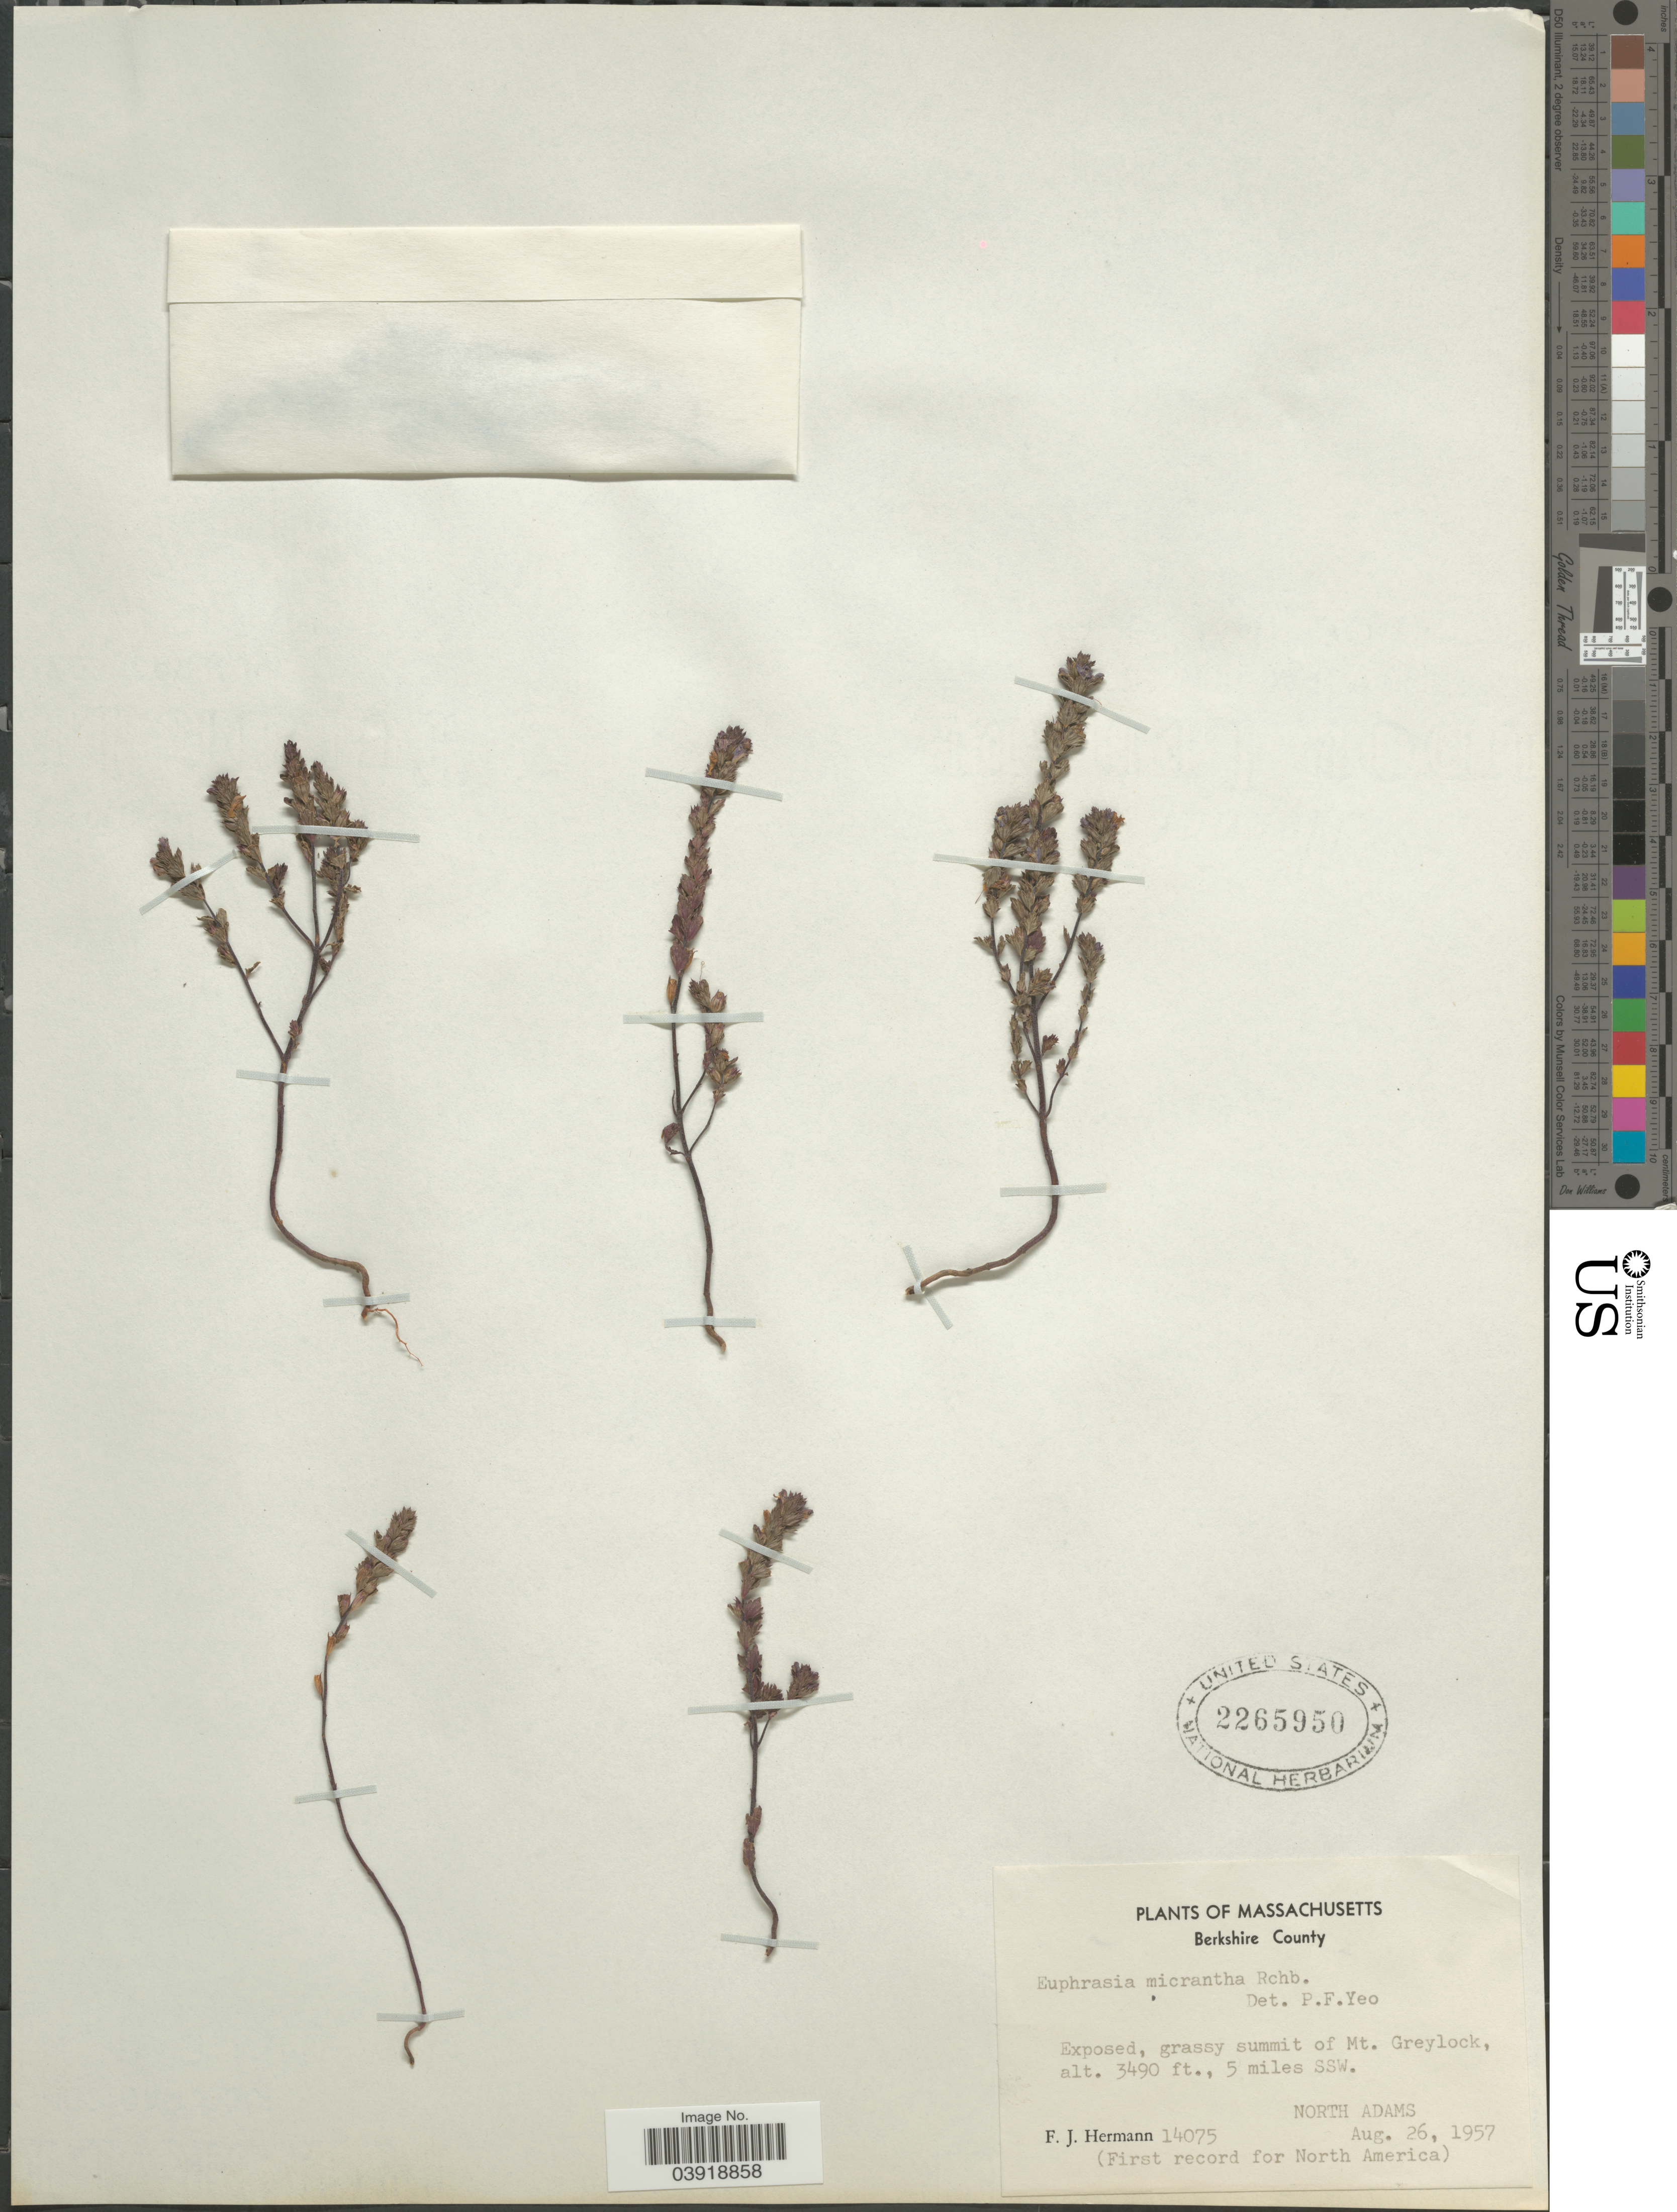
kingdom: Plantae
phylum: Tracheophyta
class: Magnoliopsida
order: Lamiales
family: Orobanchaceae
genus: Euphrasia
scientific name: Euphrasia micrantha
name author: Rchb. f.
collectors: F. J. Hermann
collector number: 14075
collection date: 1957-08-26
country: United States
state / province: Massachusetts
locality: Berkshire County. Grassy summit of Mt. Greylock, 5 miles SSW. North Adams.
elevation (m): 1064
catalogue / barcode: US 2265950